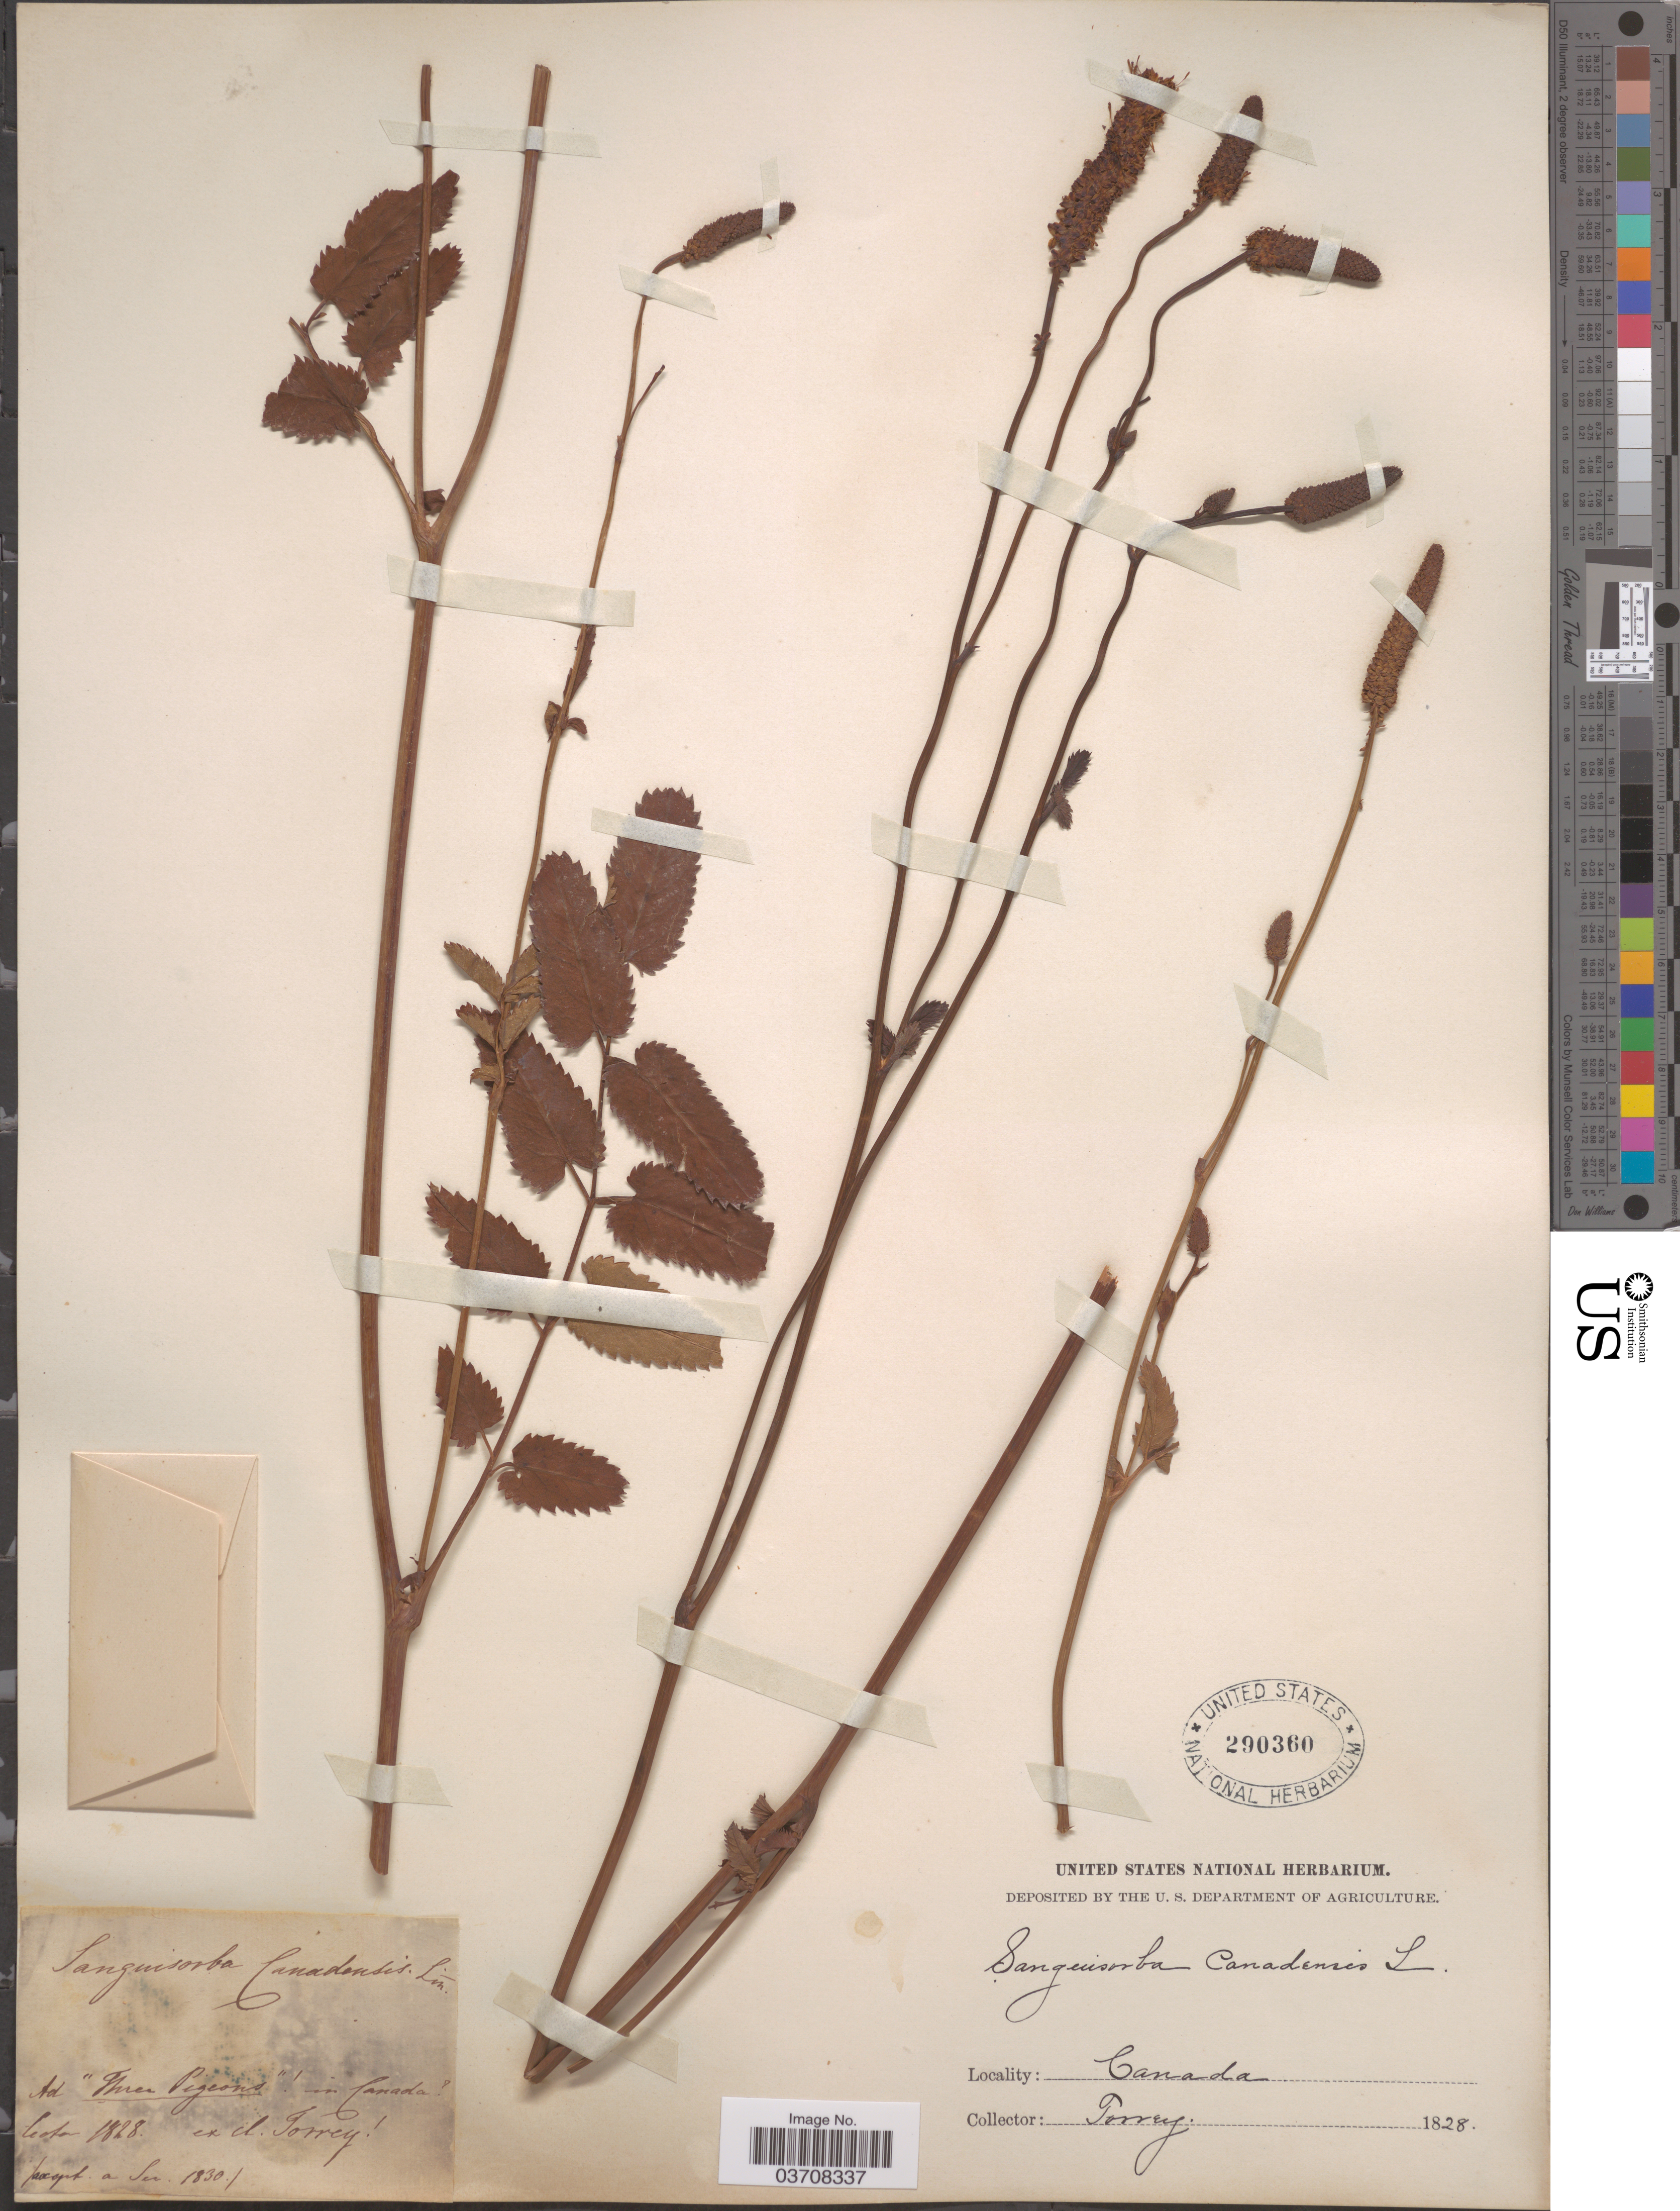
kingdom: Plantae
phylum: Tracheophyta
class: Magnoliopsida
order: Rosales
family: Rosaceae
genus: Sanguisorba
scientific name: Sanguisorba canadensis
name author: L.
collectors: J. Torrey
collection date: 1828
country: Canada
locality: Three Pigeons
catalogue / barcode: US 290360